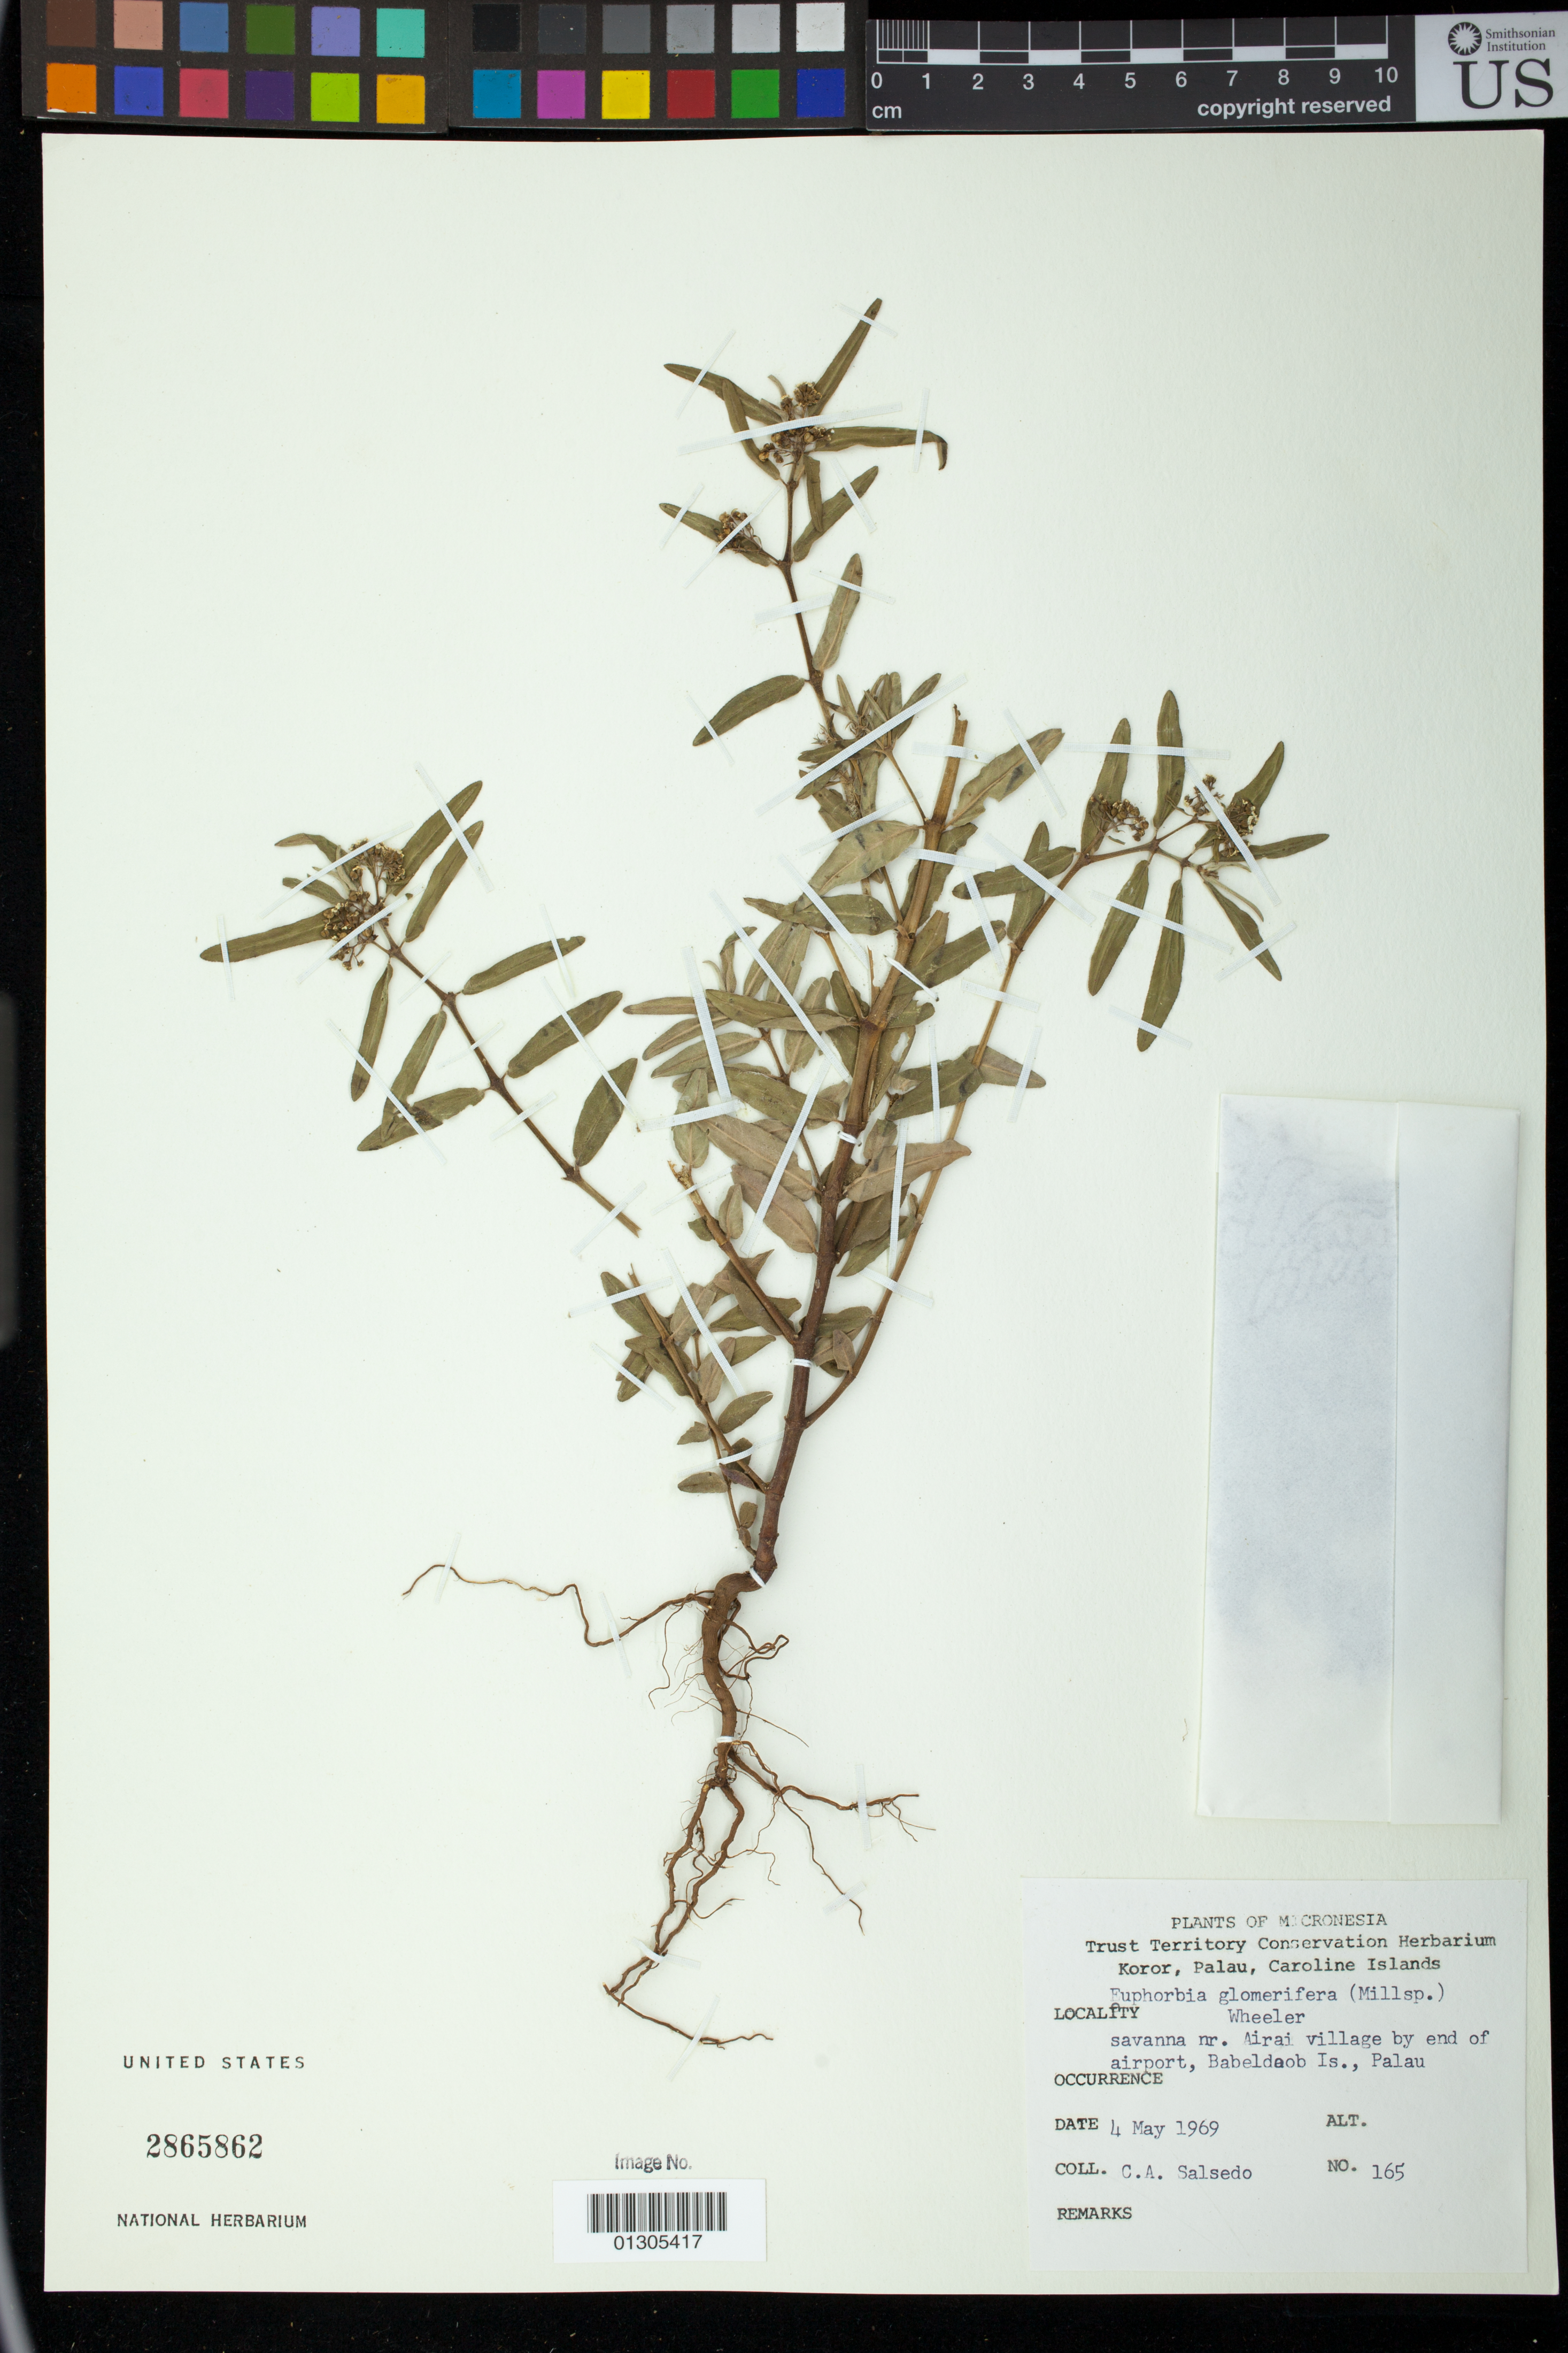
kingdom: Plantae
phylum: Tracheophyta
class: Magnoliopsida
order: Malpighiales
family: Euphorbiaceae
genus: Euphorbia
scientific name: Euphorbia hypericifolia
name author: L.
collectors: C.A. Salsedo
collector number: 165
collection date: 1969-05-04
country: Palau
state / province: Airai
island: Babeldaob [Babelthuap]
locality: savanna nr. Airai village by the end of airport, Babeldaob is., Palau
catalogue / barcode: US 2865862